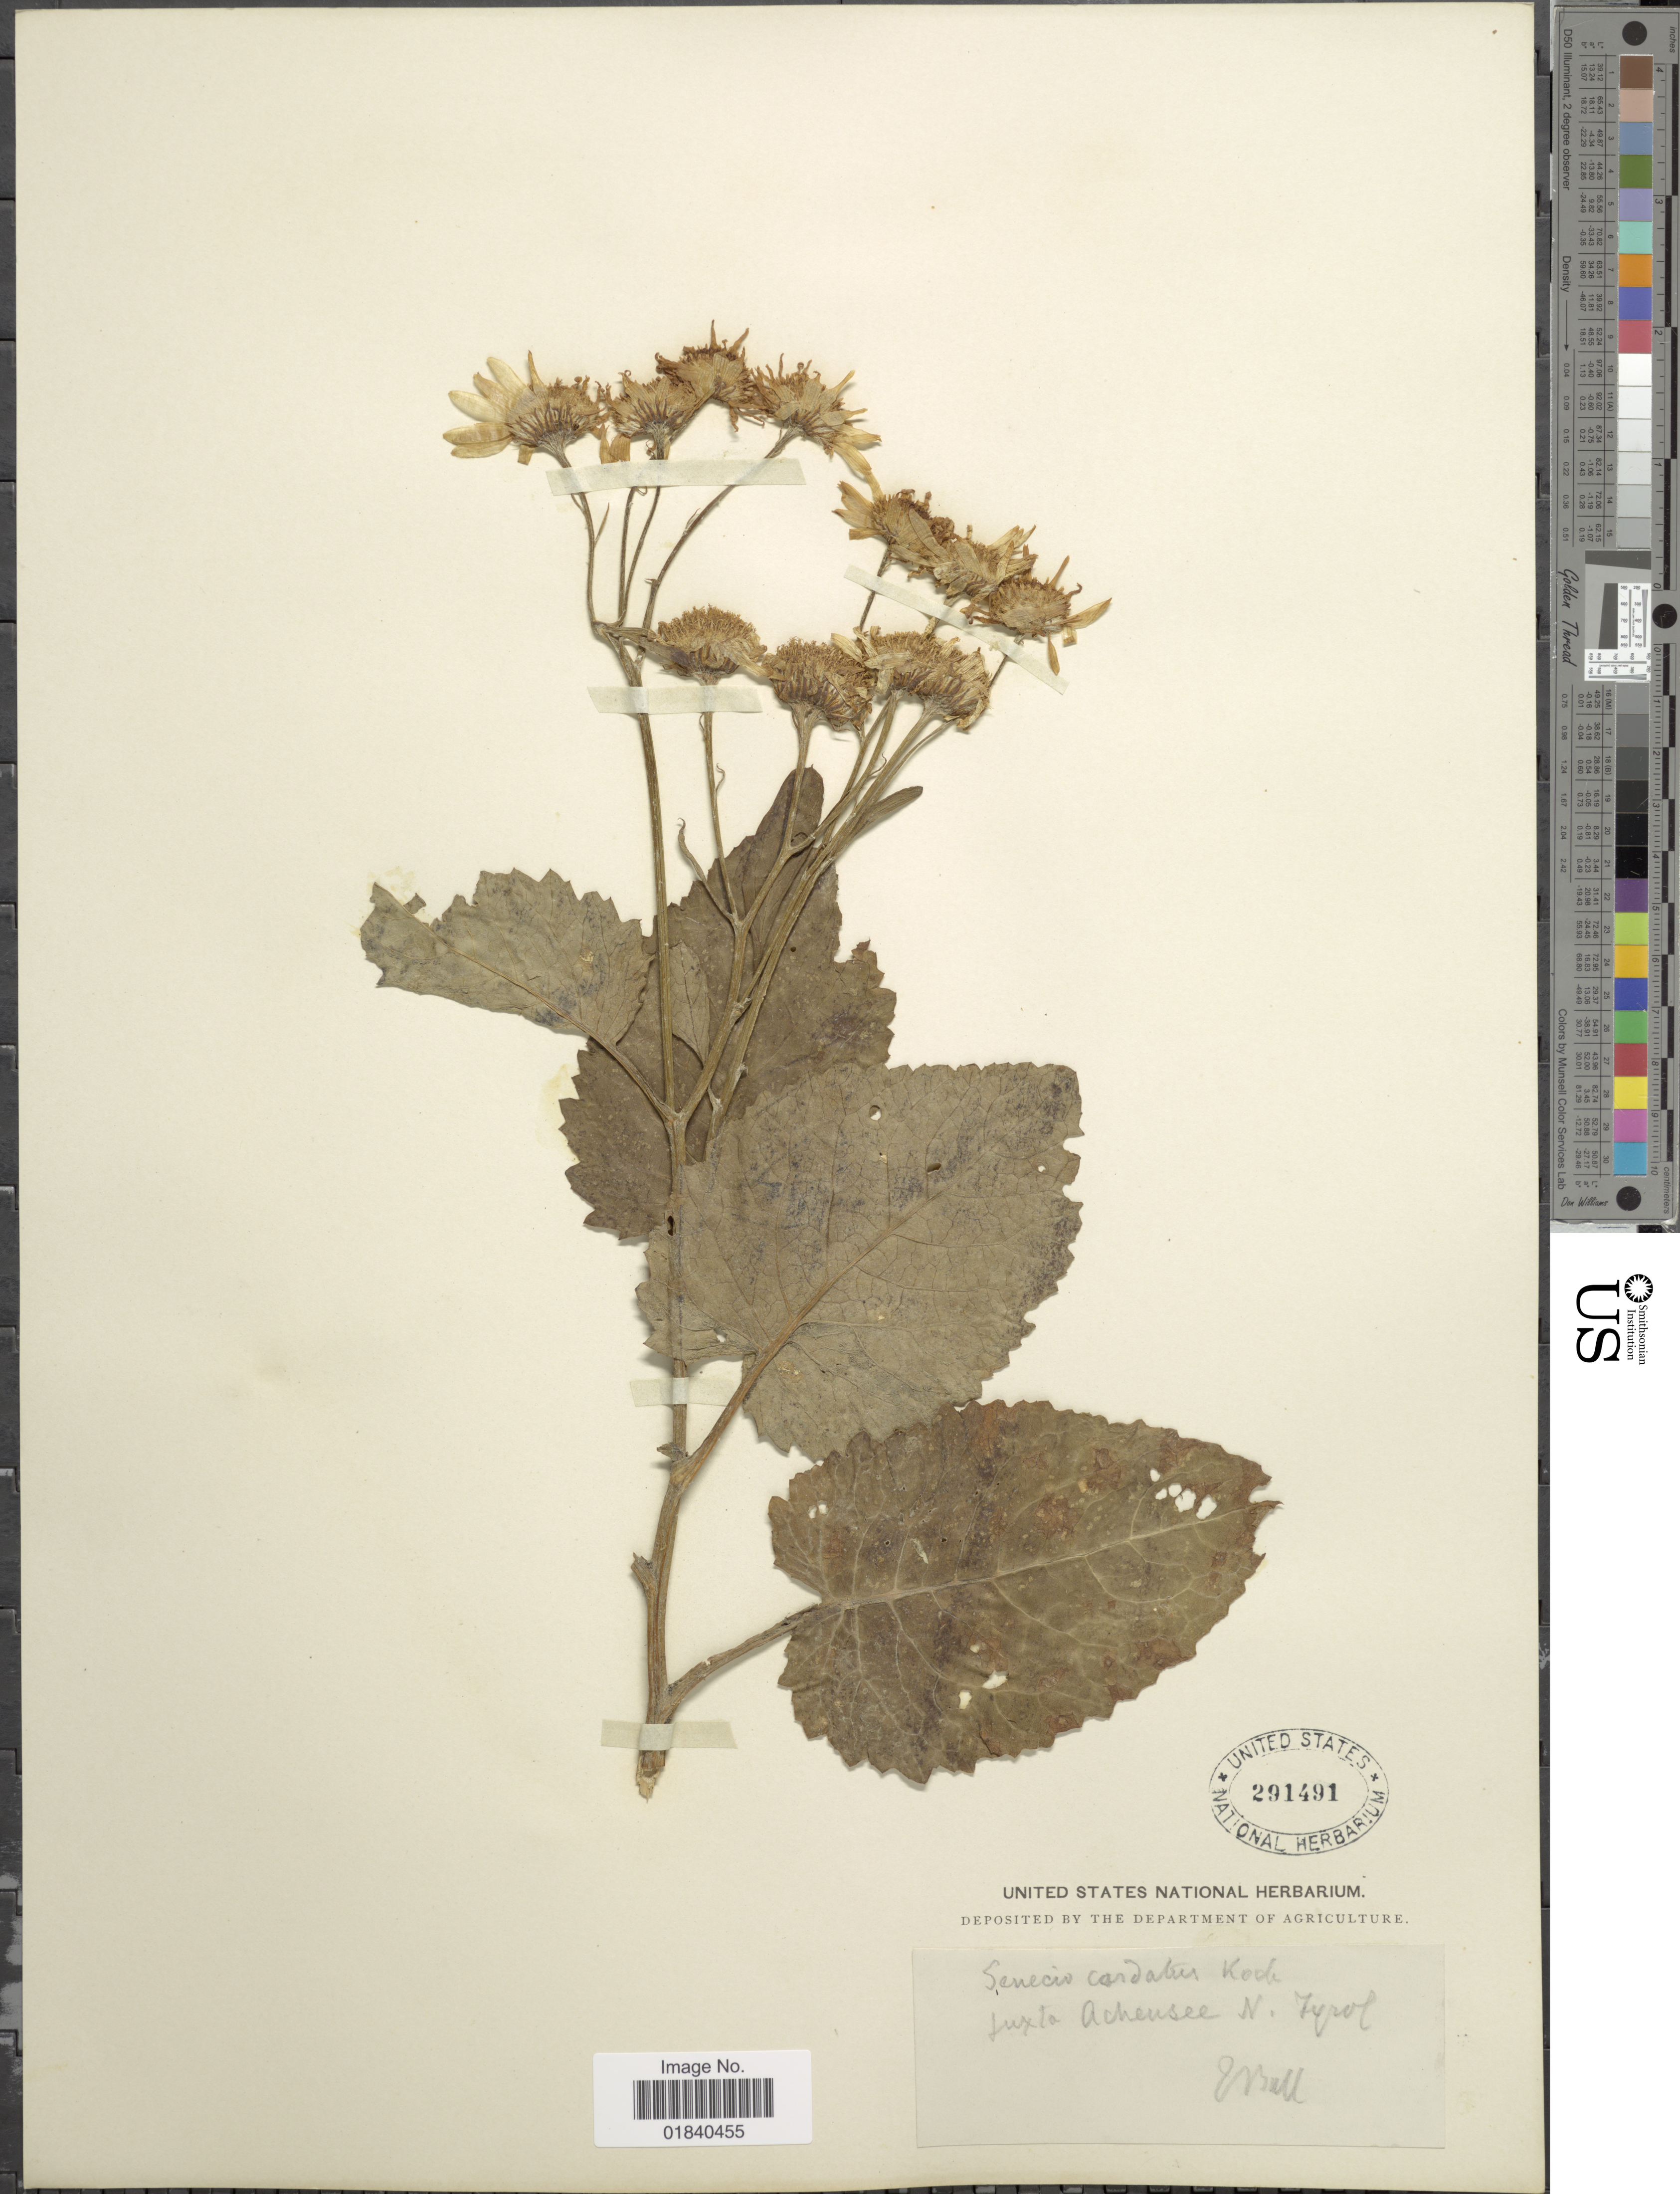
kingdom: Plantae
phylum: Tracheophyta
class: Magnoliopsida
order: Asterales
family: Asteraceae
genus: Senecio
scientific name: Senecio cordatus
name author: W.D.J. Koch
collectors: J. Ball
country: Austria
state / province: Tirol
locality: Suxta Achensee N. Tyrol.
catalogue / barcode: US 291491